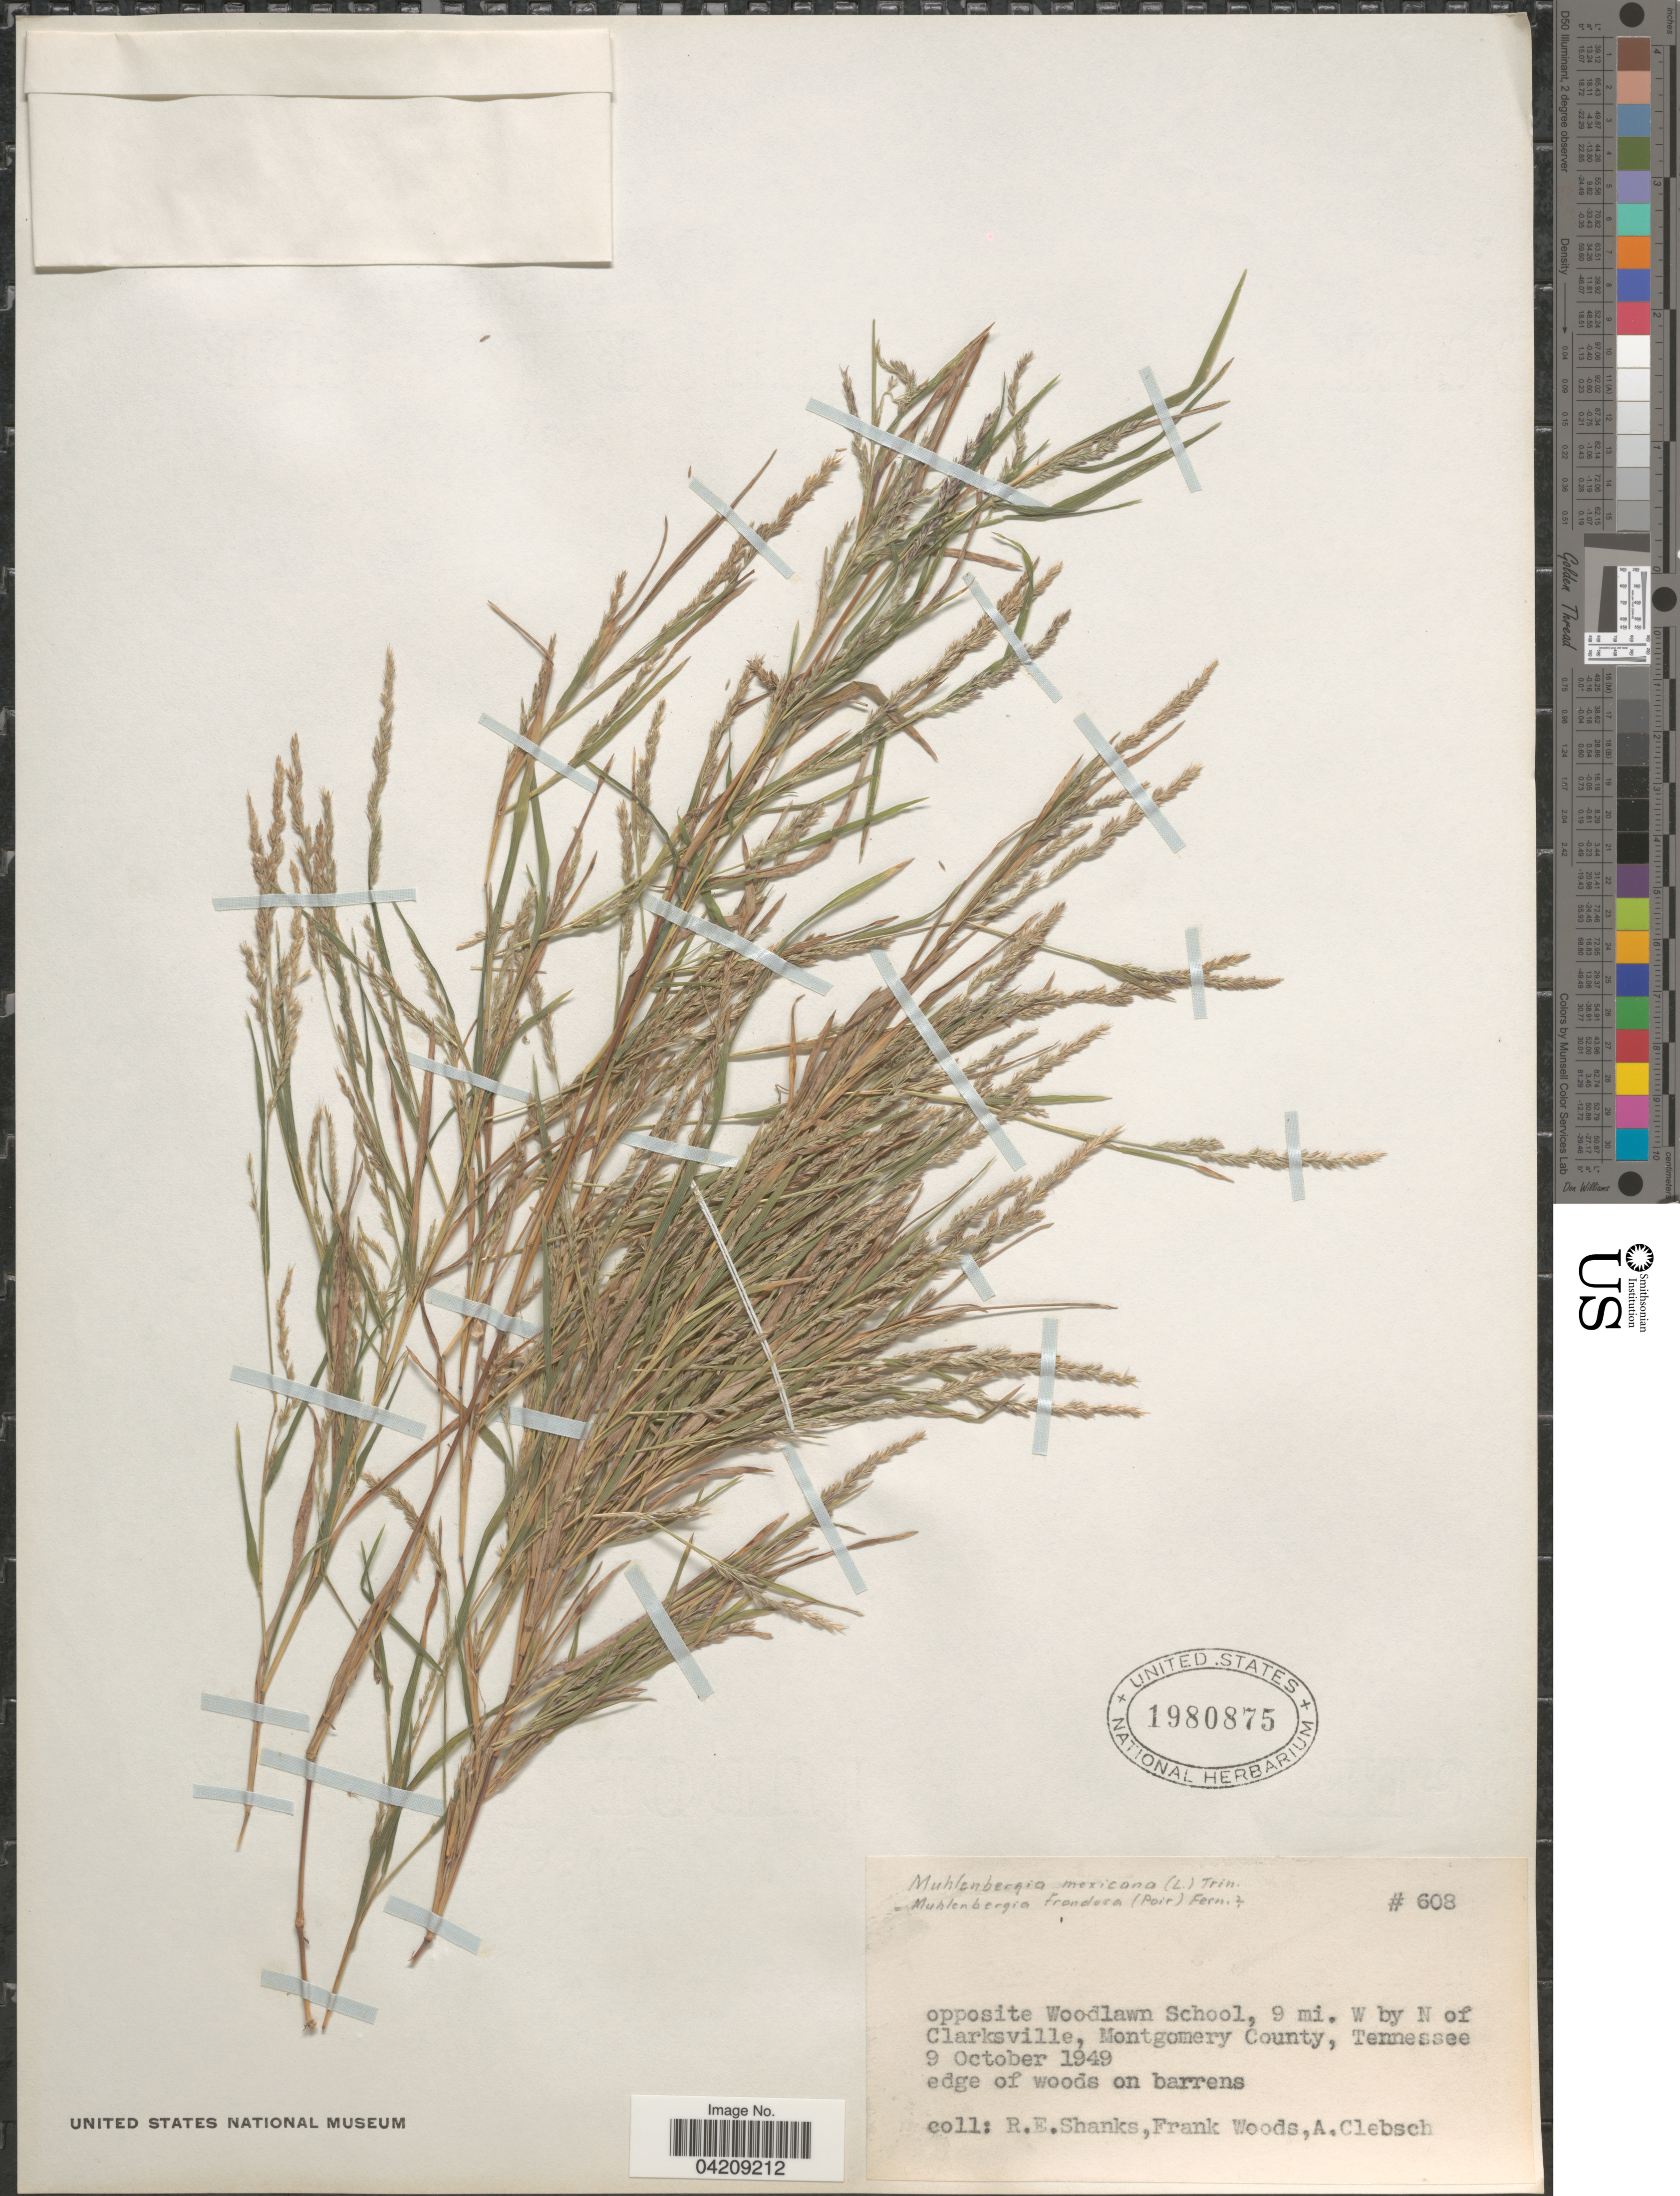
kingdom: Plantae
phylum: Tracheophyta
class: Liliopsida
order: Poales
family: Poaceae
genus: Muhlenbergia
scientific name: Muhlenbergia frondosa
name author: (Poir.) Fernald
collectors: R. Shanks, F. Woods & A. Clebsch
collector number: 608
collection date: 1949-10-09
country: United States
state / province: Tennessee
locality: Opposite Woodlawn School, 9 mi. W by N of Clarksville, Montgomery County.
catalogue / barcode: US 1980875